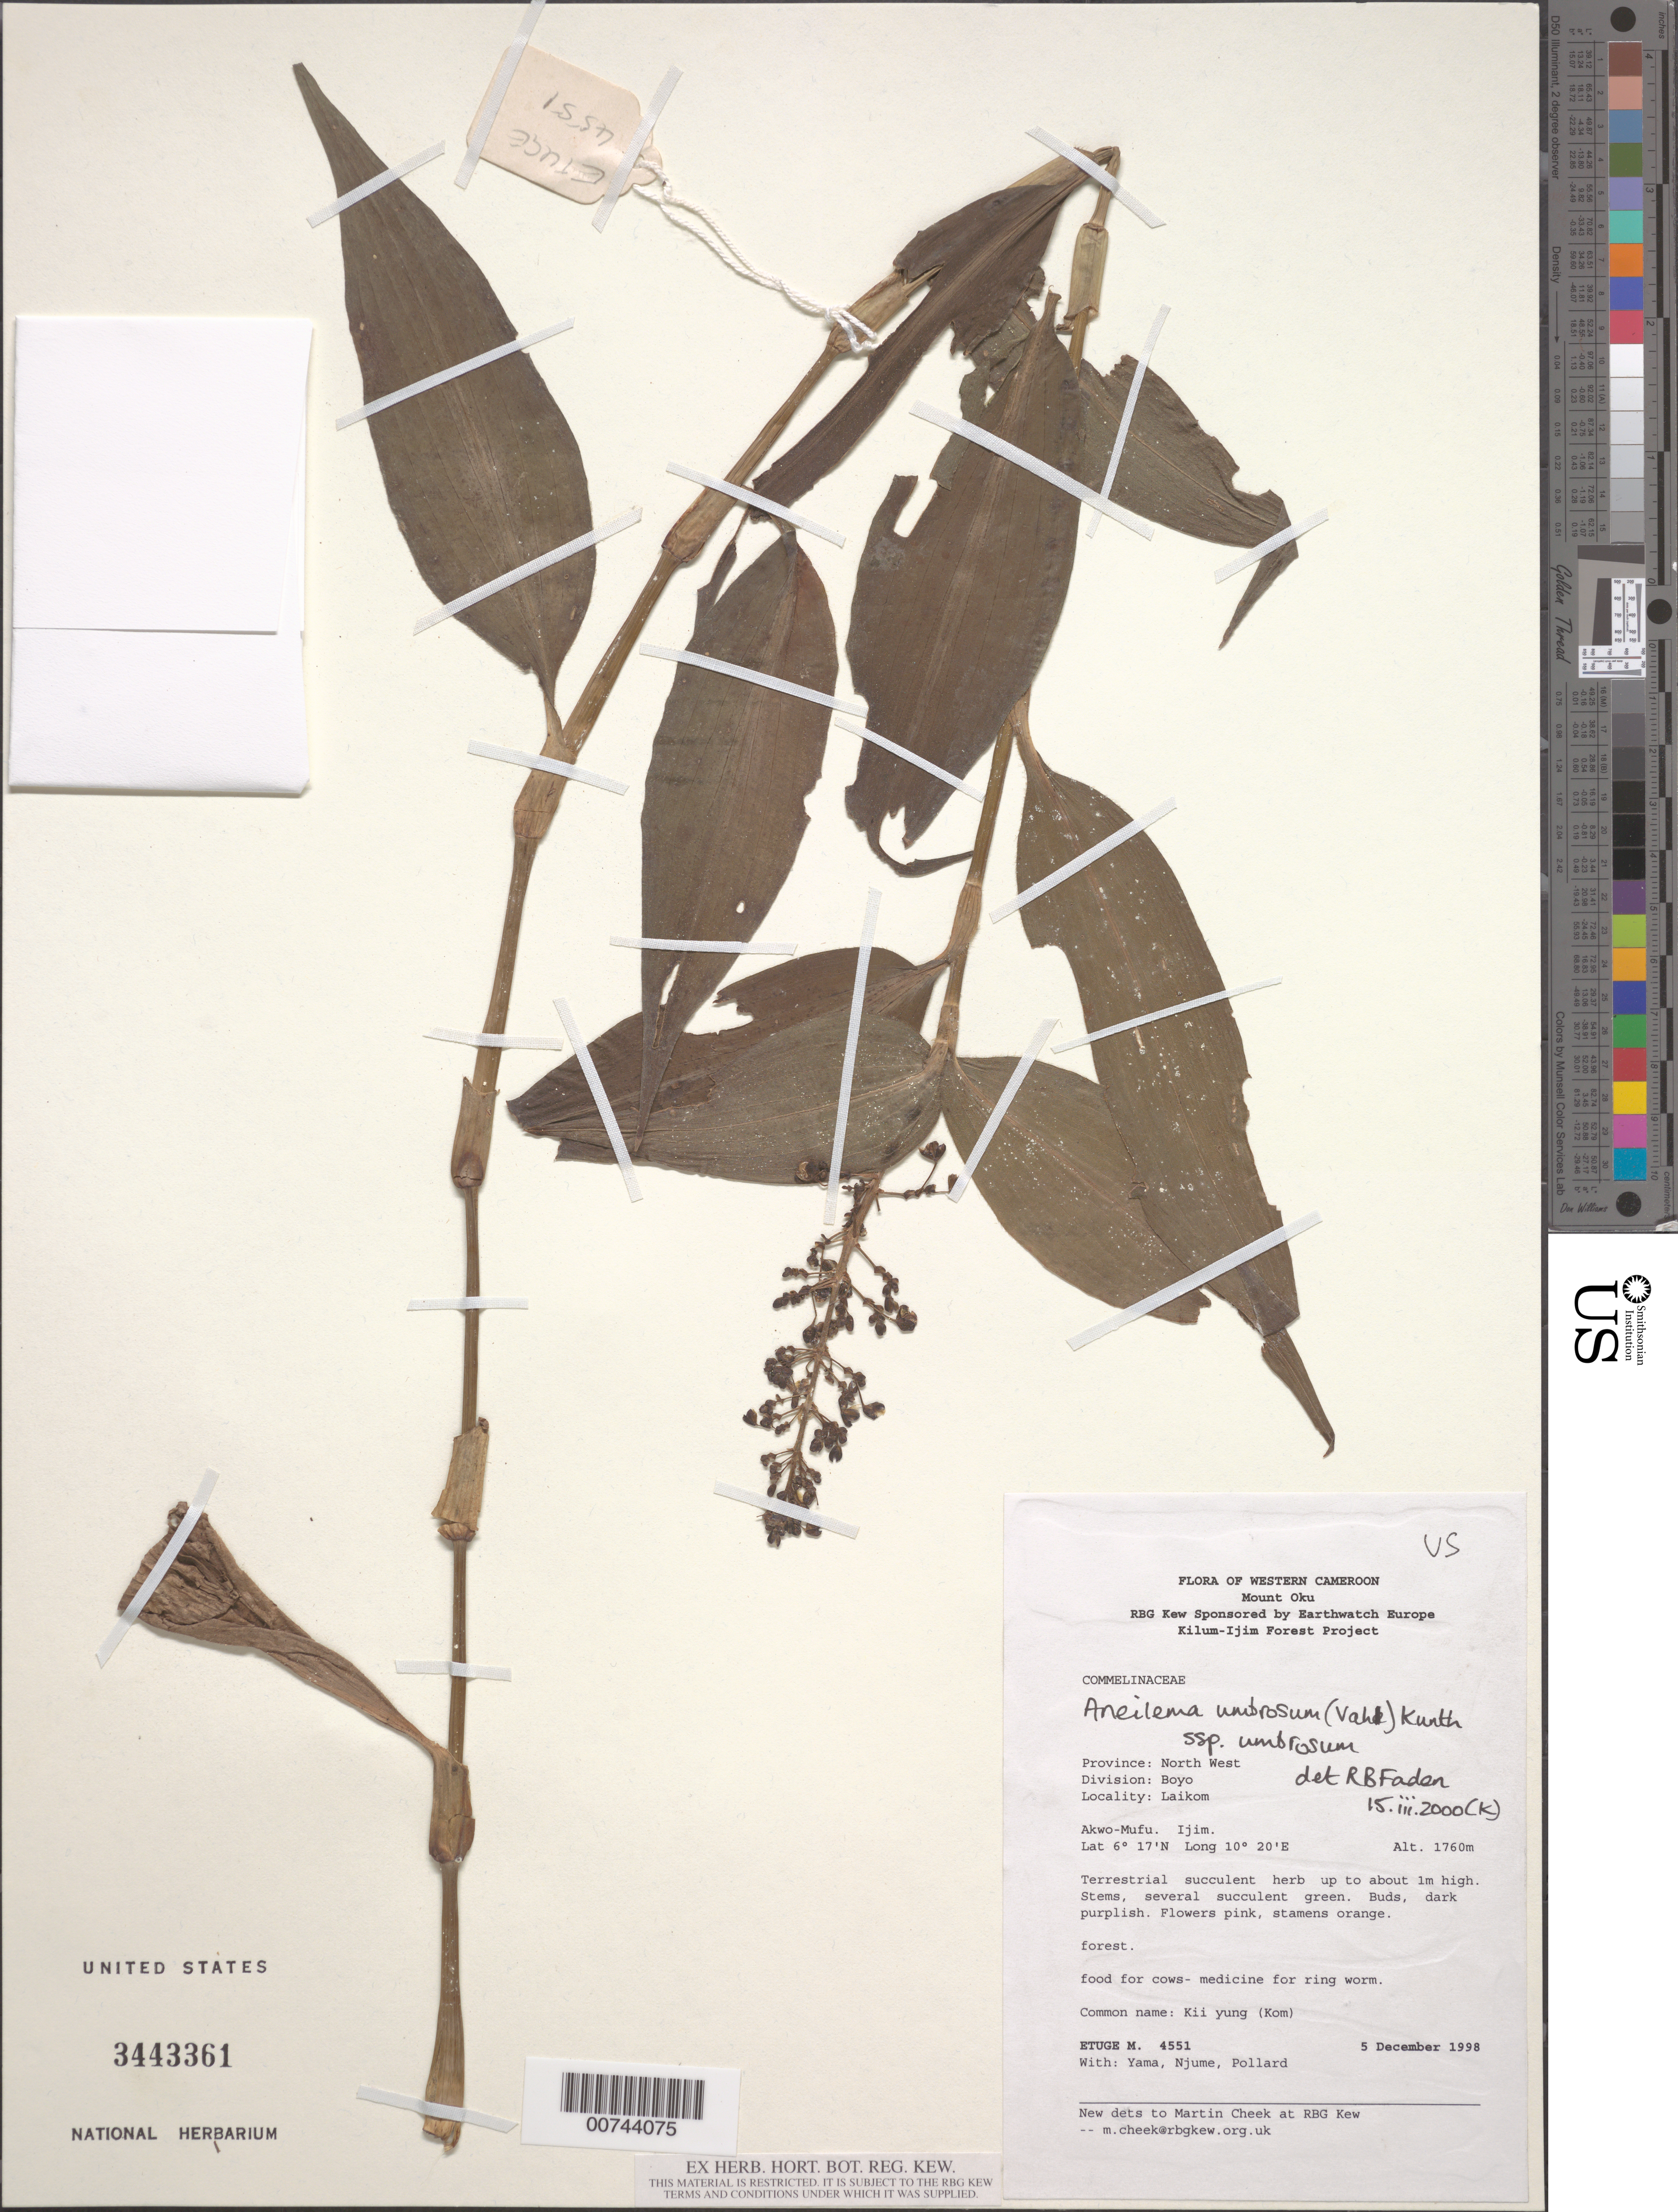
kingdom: Plantae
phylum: Tracheophyta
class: Liliopsida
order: Commelinales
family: Commelinaceae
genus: Aneilema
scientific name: Aneilema umbrosum subsp. umbrosum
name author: (Vahl) Kunth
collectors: M. Etuge, -- Njume, -- Pollard & -. Yama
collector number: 4551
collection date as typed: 05 Dec 1998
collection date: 1998-12-05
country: Cameroon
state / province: Nord-ouest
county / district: Boyo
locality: Ako-Mufu, Ijim.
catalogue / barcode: US 3443361